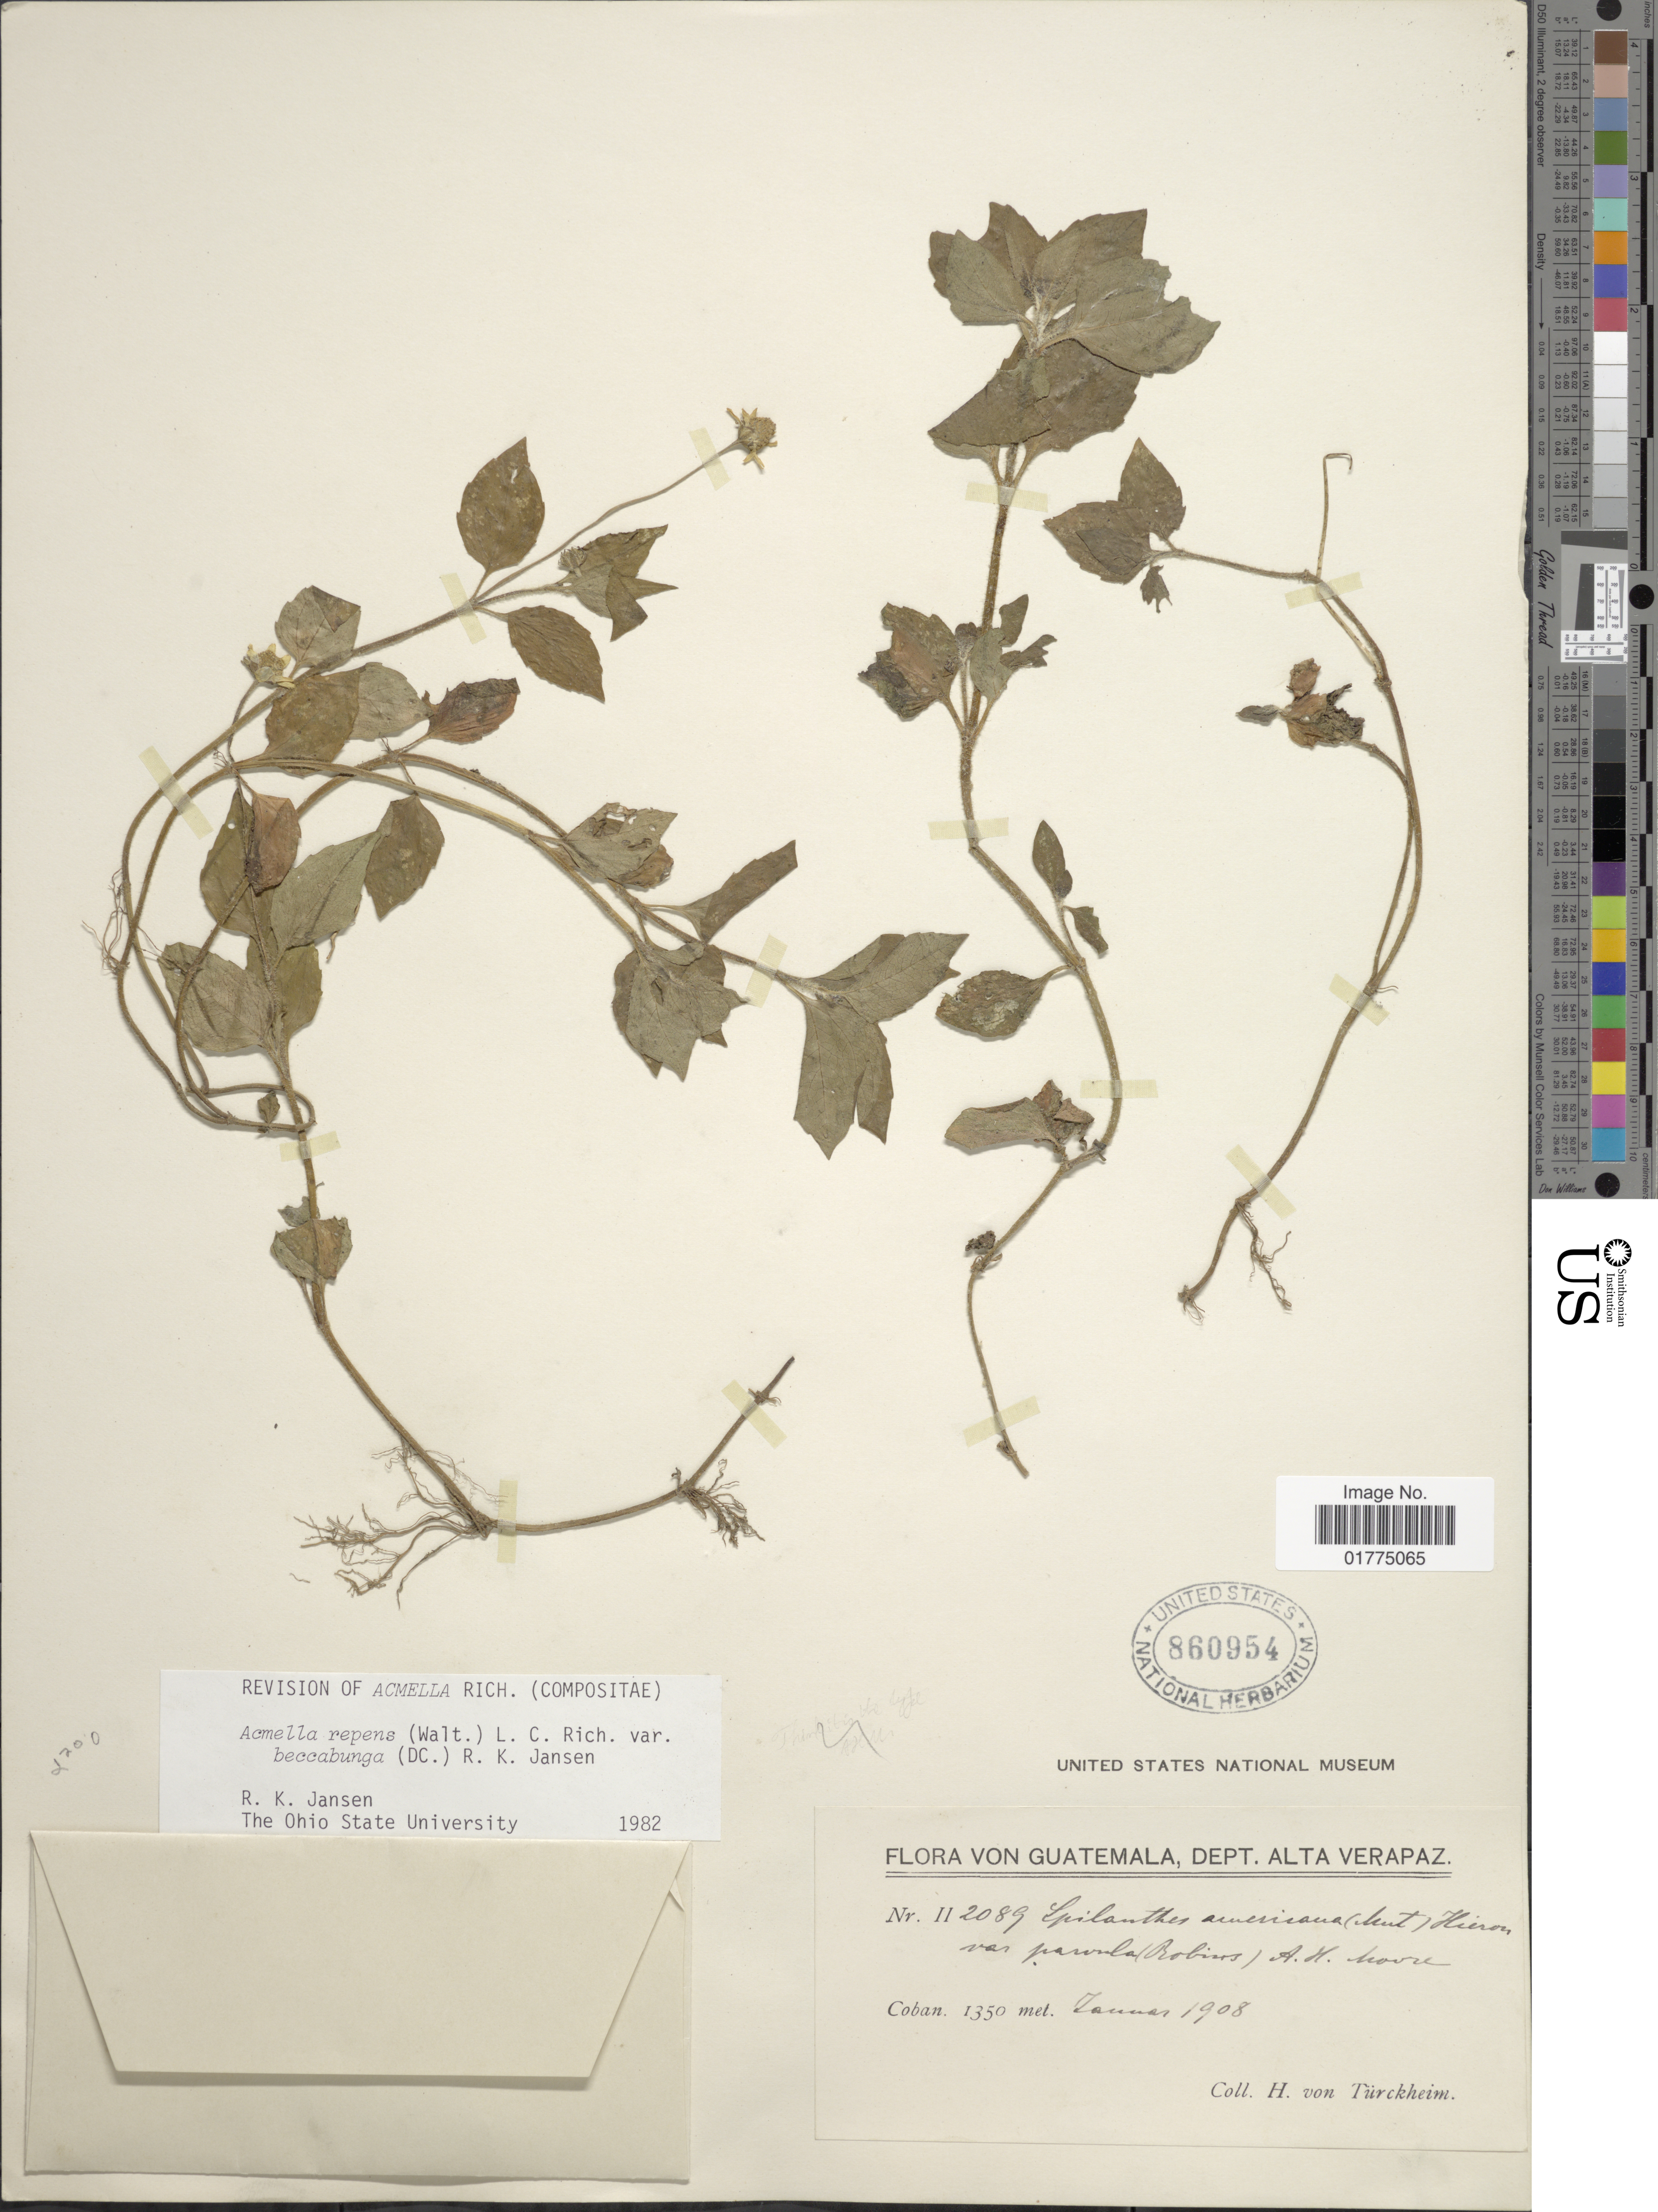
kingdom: Plantae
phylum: Tracheophyta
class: Magnoliopsida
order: Asterales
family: Asteraceae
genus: Acmella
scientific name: Acmella repens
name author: (Walter) Rich.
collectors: H. von Türckheim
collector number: II 2089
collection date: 1908-01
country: Guatemala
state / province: Alta Verapaz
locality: Guatemala, Dept. Alta Verapaz. Coban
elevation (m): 1350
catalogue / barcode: US 860954